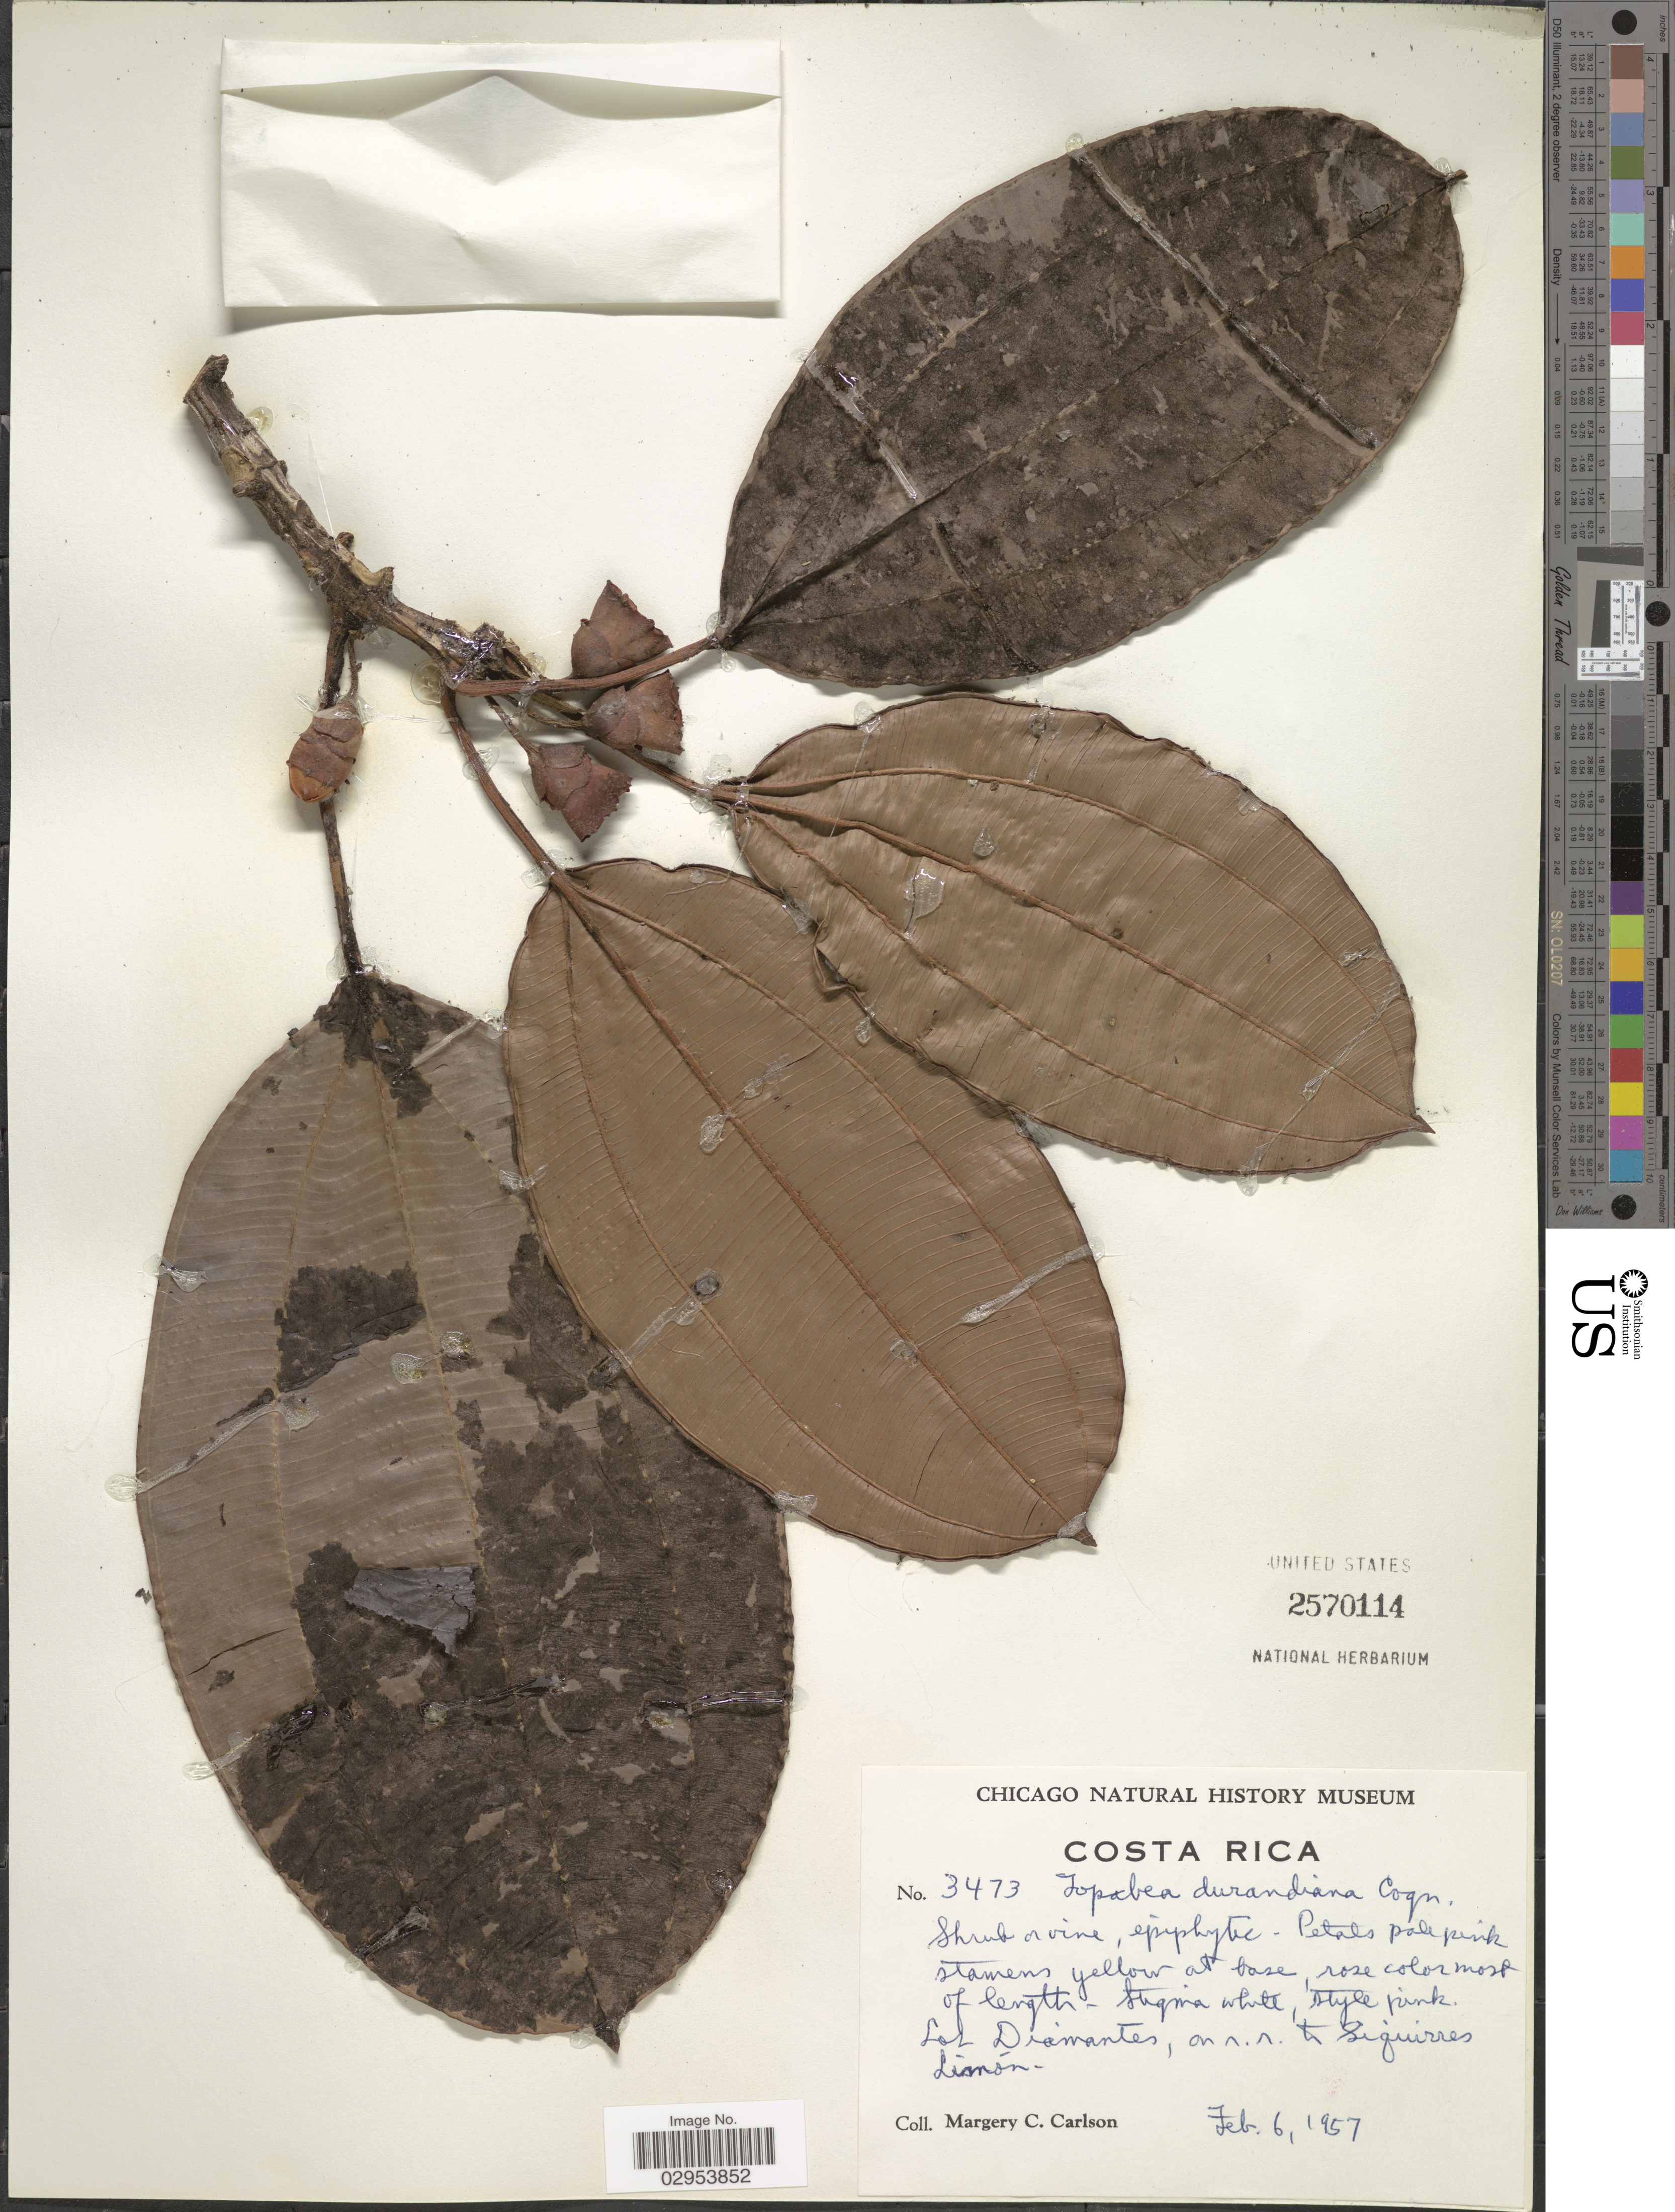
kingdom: Plantae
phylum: Tracheophyta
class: Magnoliopsida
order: Myrtales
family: Melastomataceae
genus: Topobea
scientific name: Topobea maurofernandeziana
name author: Cogn.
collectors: M. C. Carlson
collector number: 3473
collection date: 1957-02-06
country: Costa Rica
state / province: Limón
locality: Los Diamantes, on r.r. to Siquirres.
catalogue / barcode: US 2570114